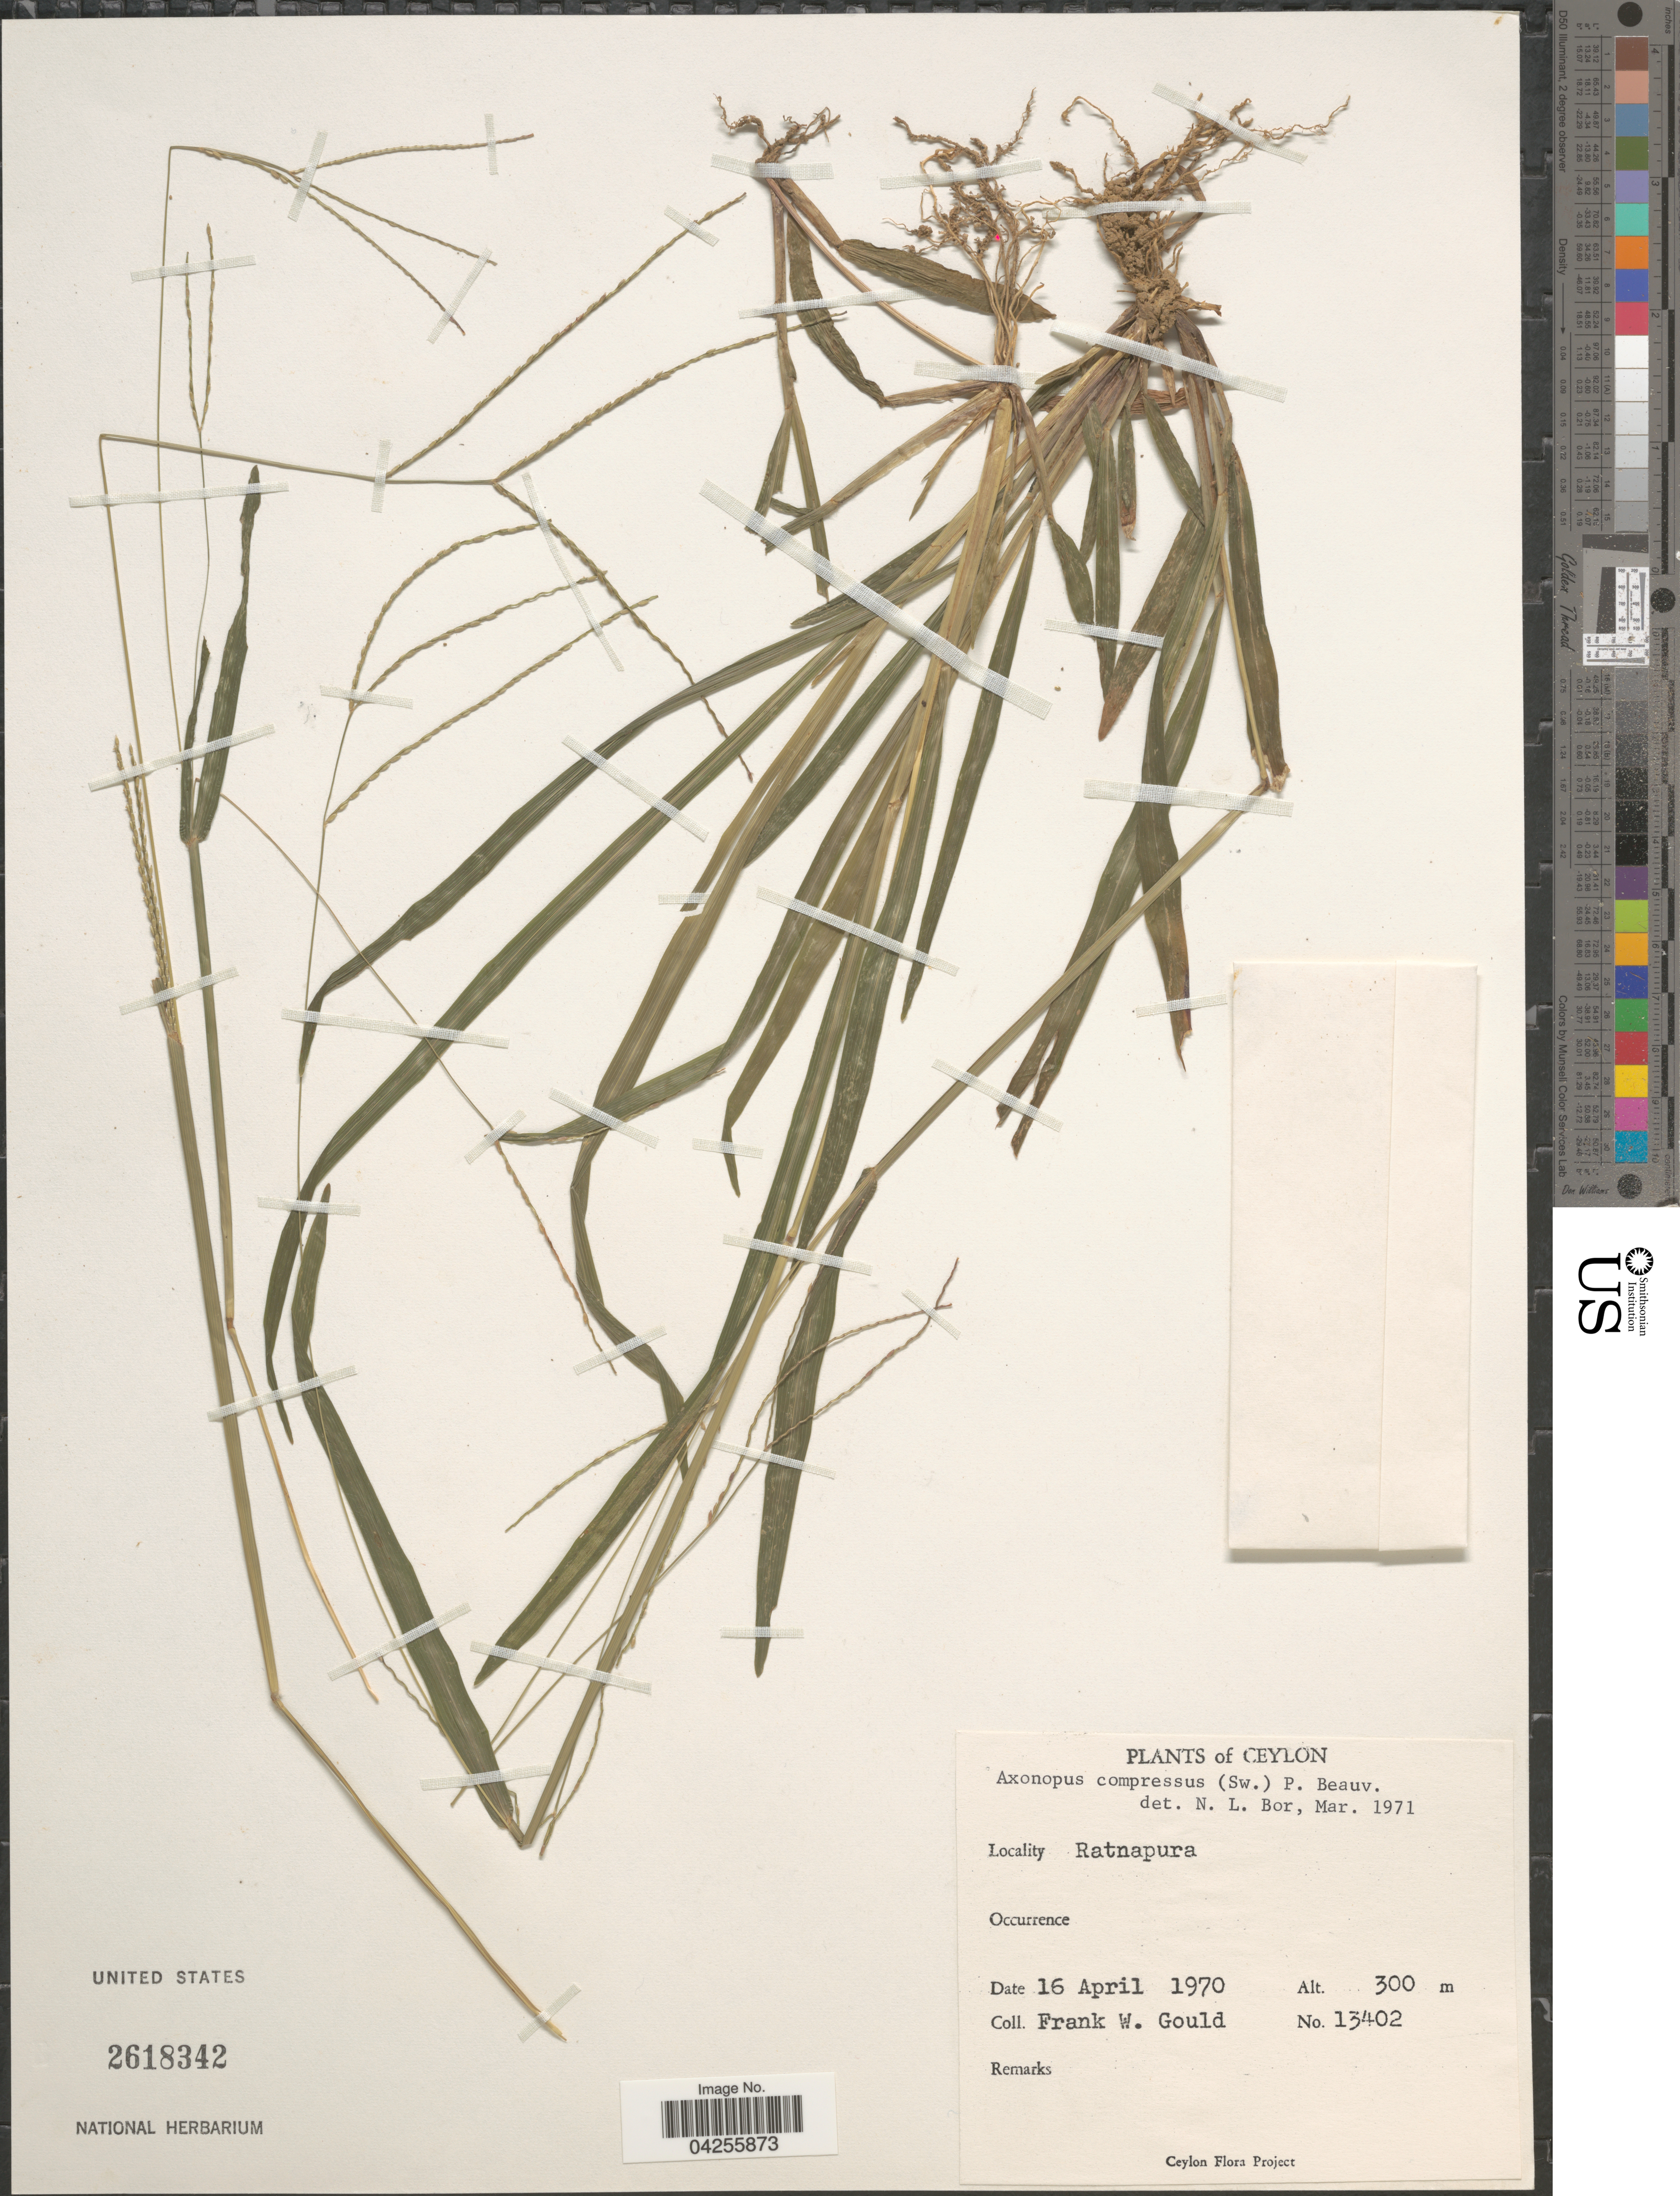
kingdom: Plantae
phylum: Tracheophyta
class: Liliopsida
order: Poales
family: Poaceae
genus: Axonopus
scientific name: Axonopus compressus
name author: (Sw.) P. Beauv.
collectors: F. W. Gould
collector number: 13402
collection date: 1970-04-16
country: Sri Lanka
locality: Ceylon. Ratnapura.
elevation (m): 300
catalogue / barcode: US 2618342